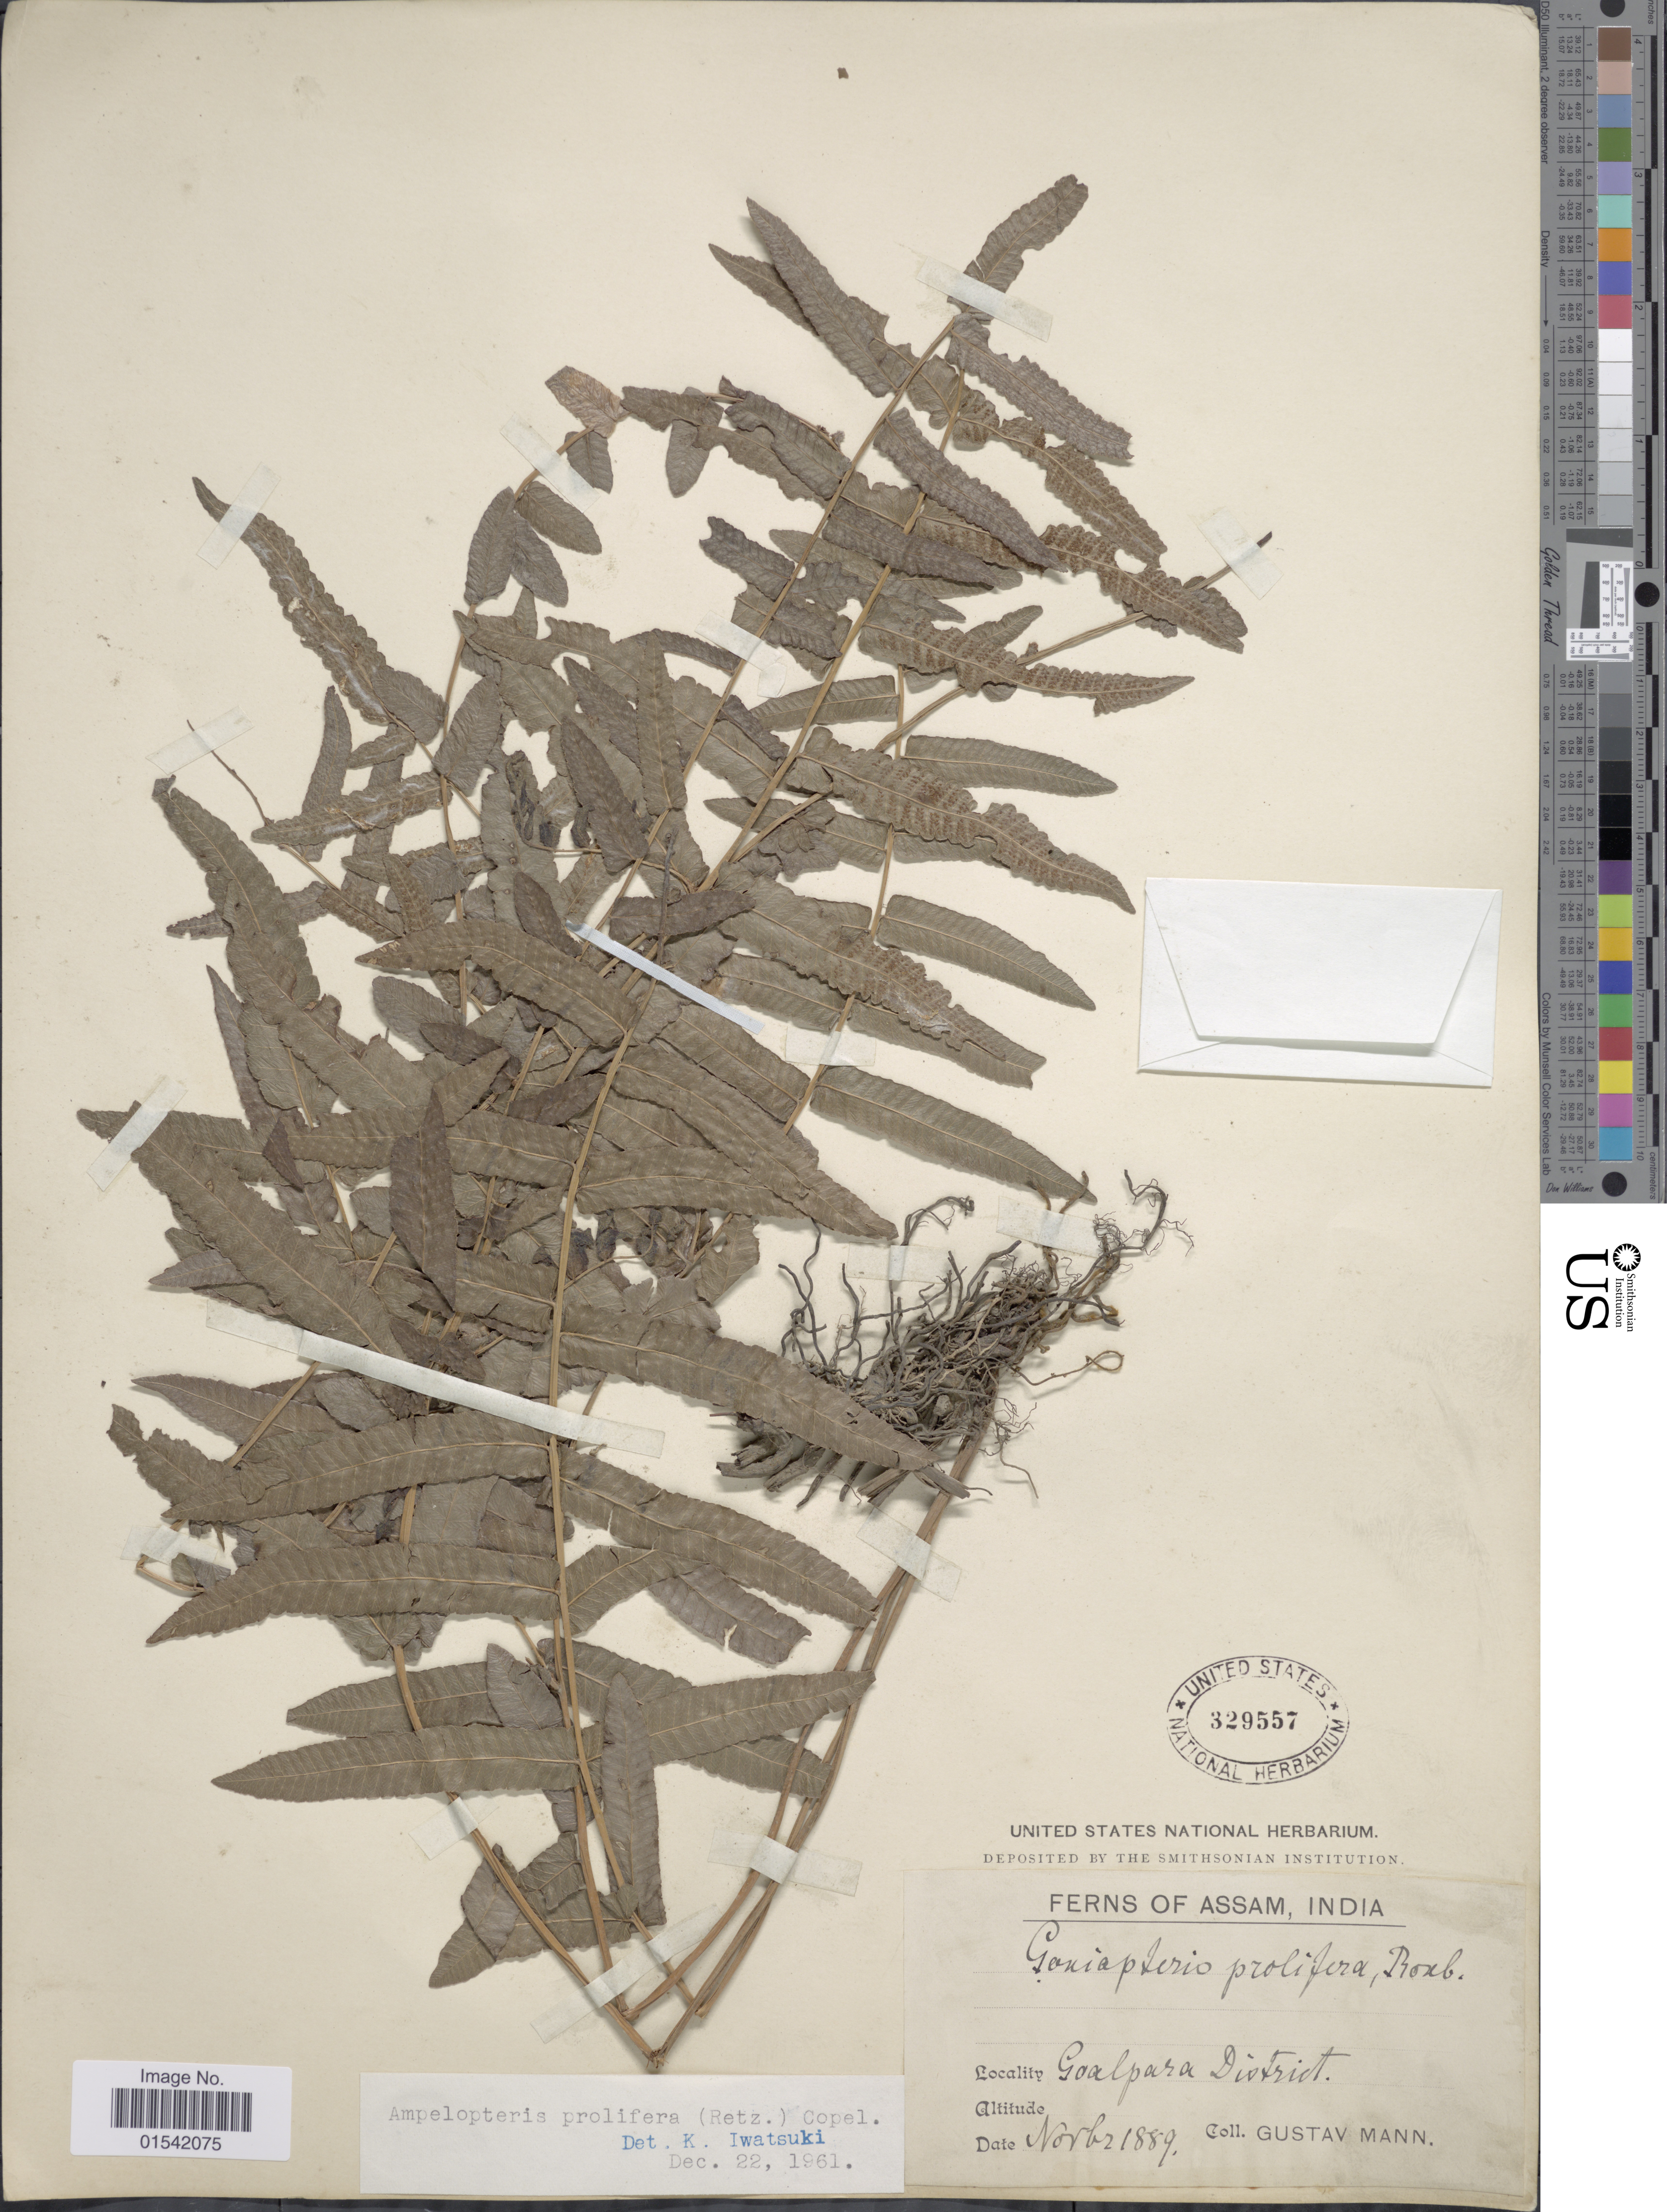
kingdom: Plantae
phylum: Tracheophyta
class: Polypodiopsida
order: Polypodiales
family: Thelypteridaceae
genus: Ampelopteris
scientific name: Ampelopteris prolifera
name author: (Retz.) Copel.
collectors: G. Mann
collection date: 1889-11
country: India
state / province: Assam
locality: Goalpara District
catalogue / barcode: US 329557